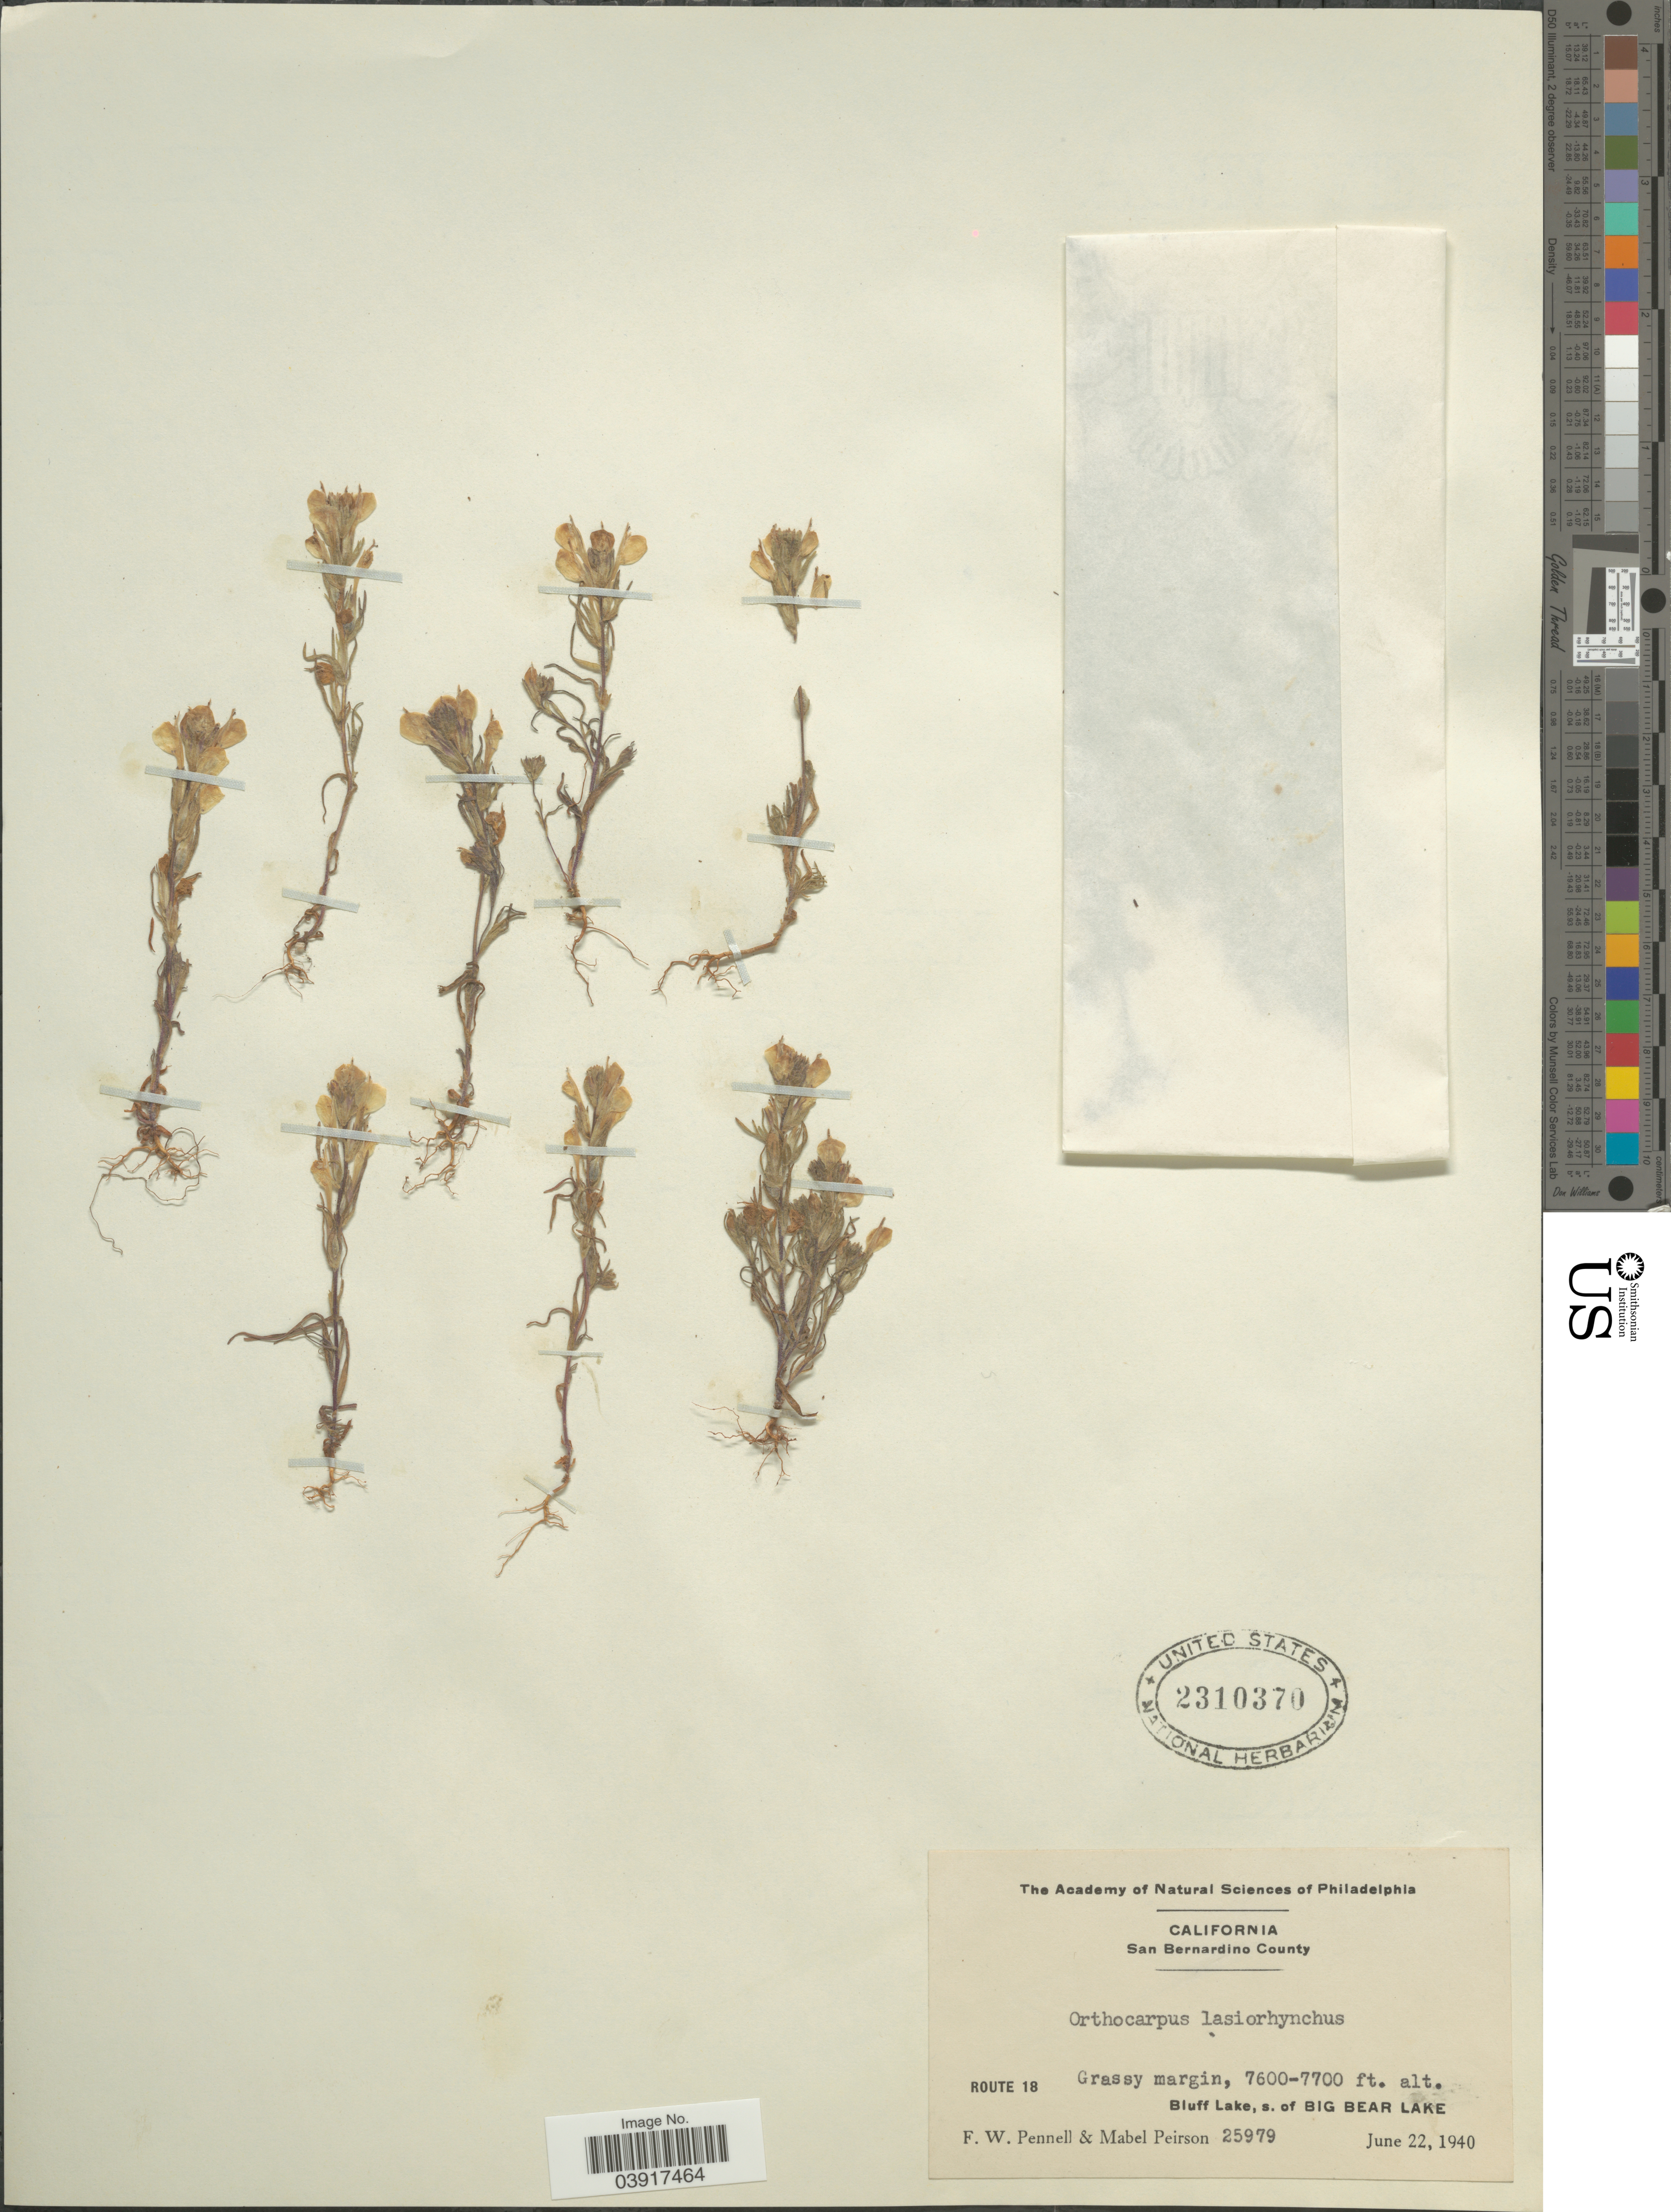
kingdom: Plantae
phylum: Tracheophyta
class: Magnoliopsida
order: Lamiales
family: Orobanchaceae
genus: Orthocarpus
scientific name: Orthocarpus lasiorhynchus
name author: A. Gray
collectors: F. W. Pennell & M. Peirson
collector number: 25979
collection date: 1940-06-22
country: United States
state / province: California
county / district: San Bernardino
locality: San Bernardino County. Route 18. Bluff Lake, s. of Big Bear Lake.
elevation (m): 2316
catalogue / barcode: US 2310370